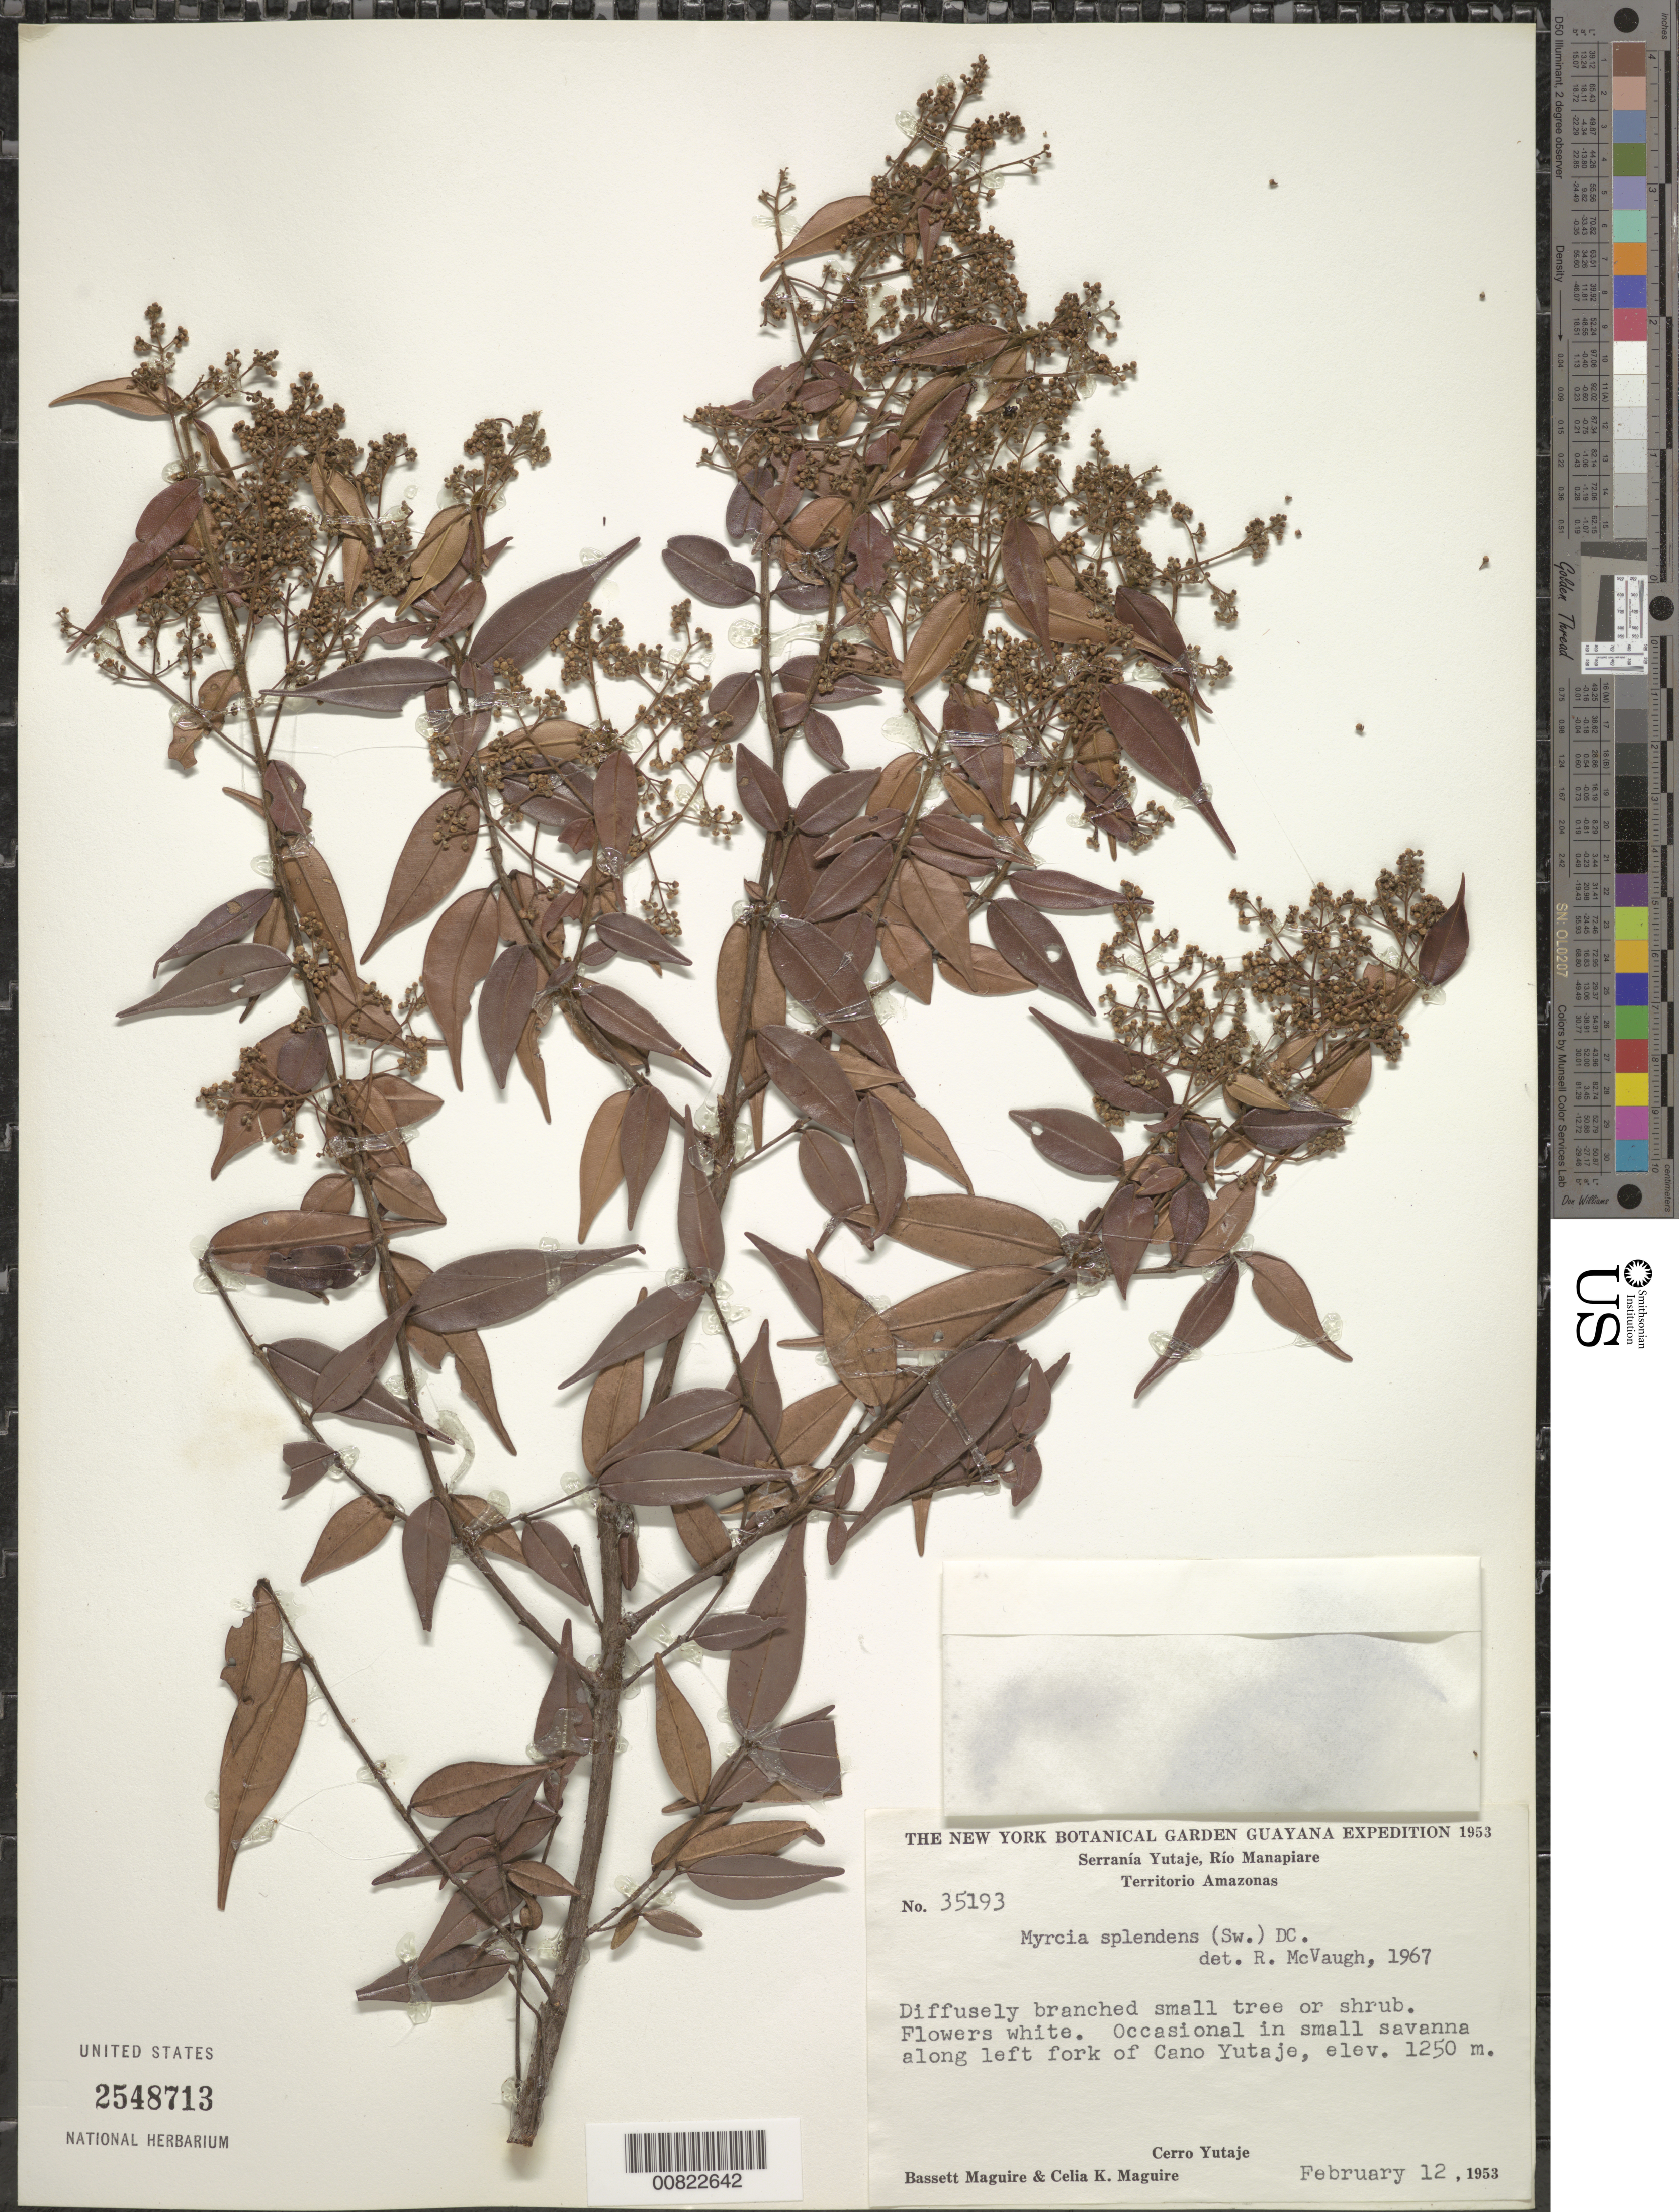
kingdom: Plantae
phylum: Tracheophyta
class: Magnoliopsida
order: Myrtales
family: Myrtaceae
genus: Myrcia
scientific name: Myrcia splendens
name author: (Sw.) DC.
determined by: McVaugh, R.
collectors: B. Maguire & C. K. Maguire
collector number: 35193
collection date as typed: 12-Feb-53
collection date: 1953-02-12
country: Venezuela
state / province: Amazonas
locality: Serranía Yutajé, Río Manapiare, along left fork Caño Yutajé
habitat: Small savanna along caño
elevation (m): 1250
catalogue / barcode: US 2548713